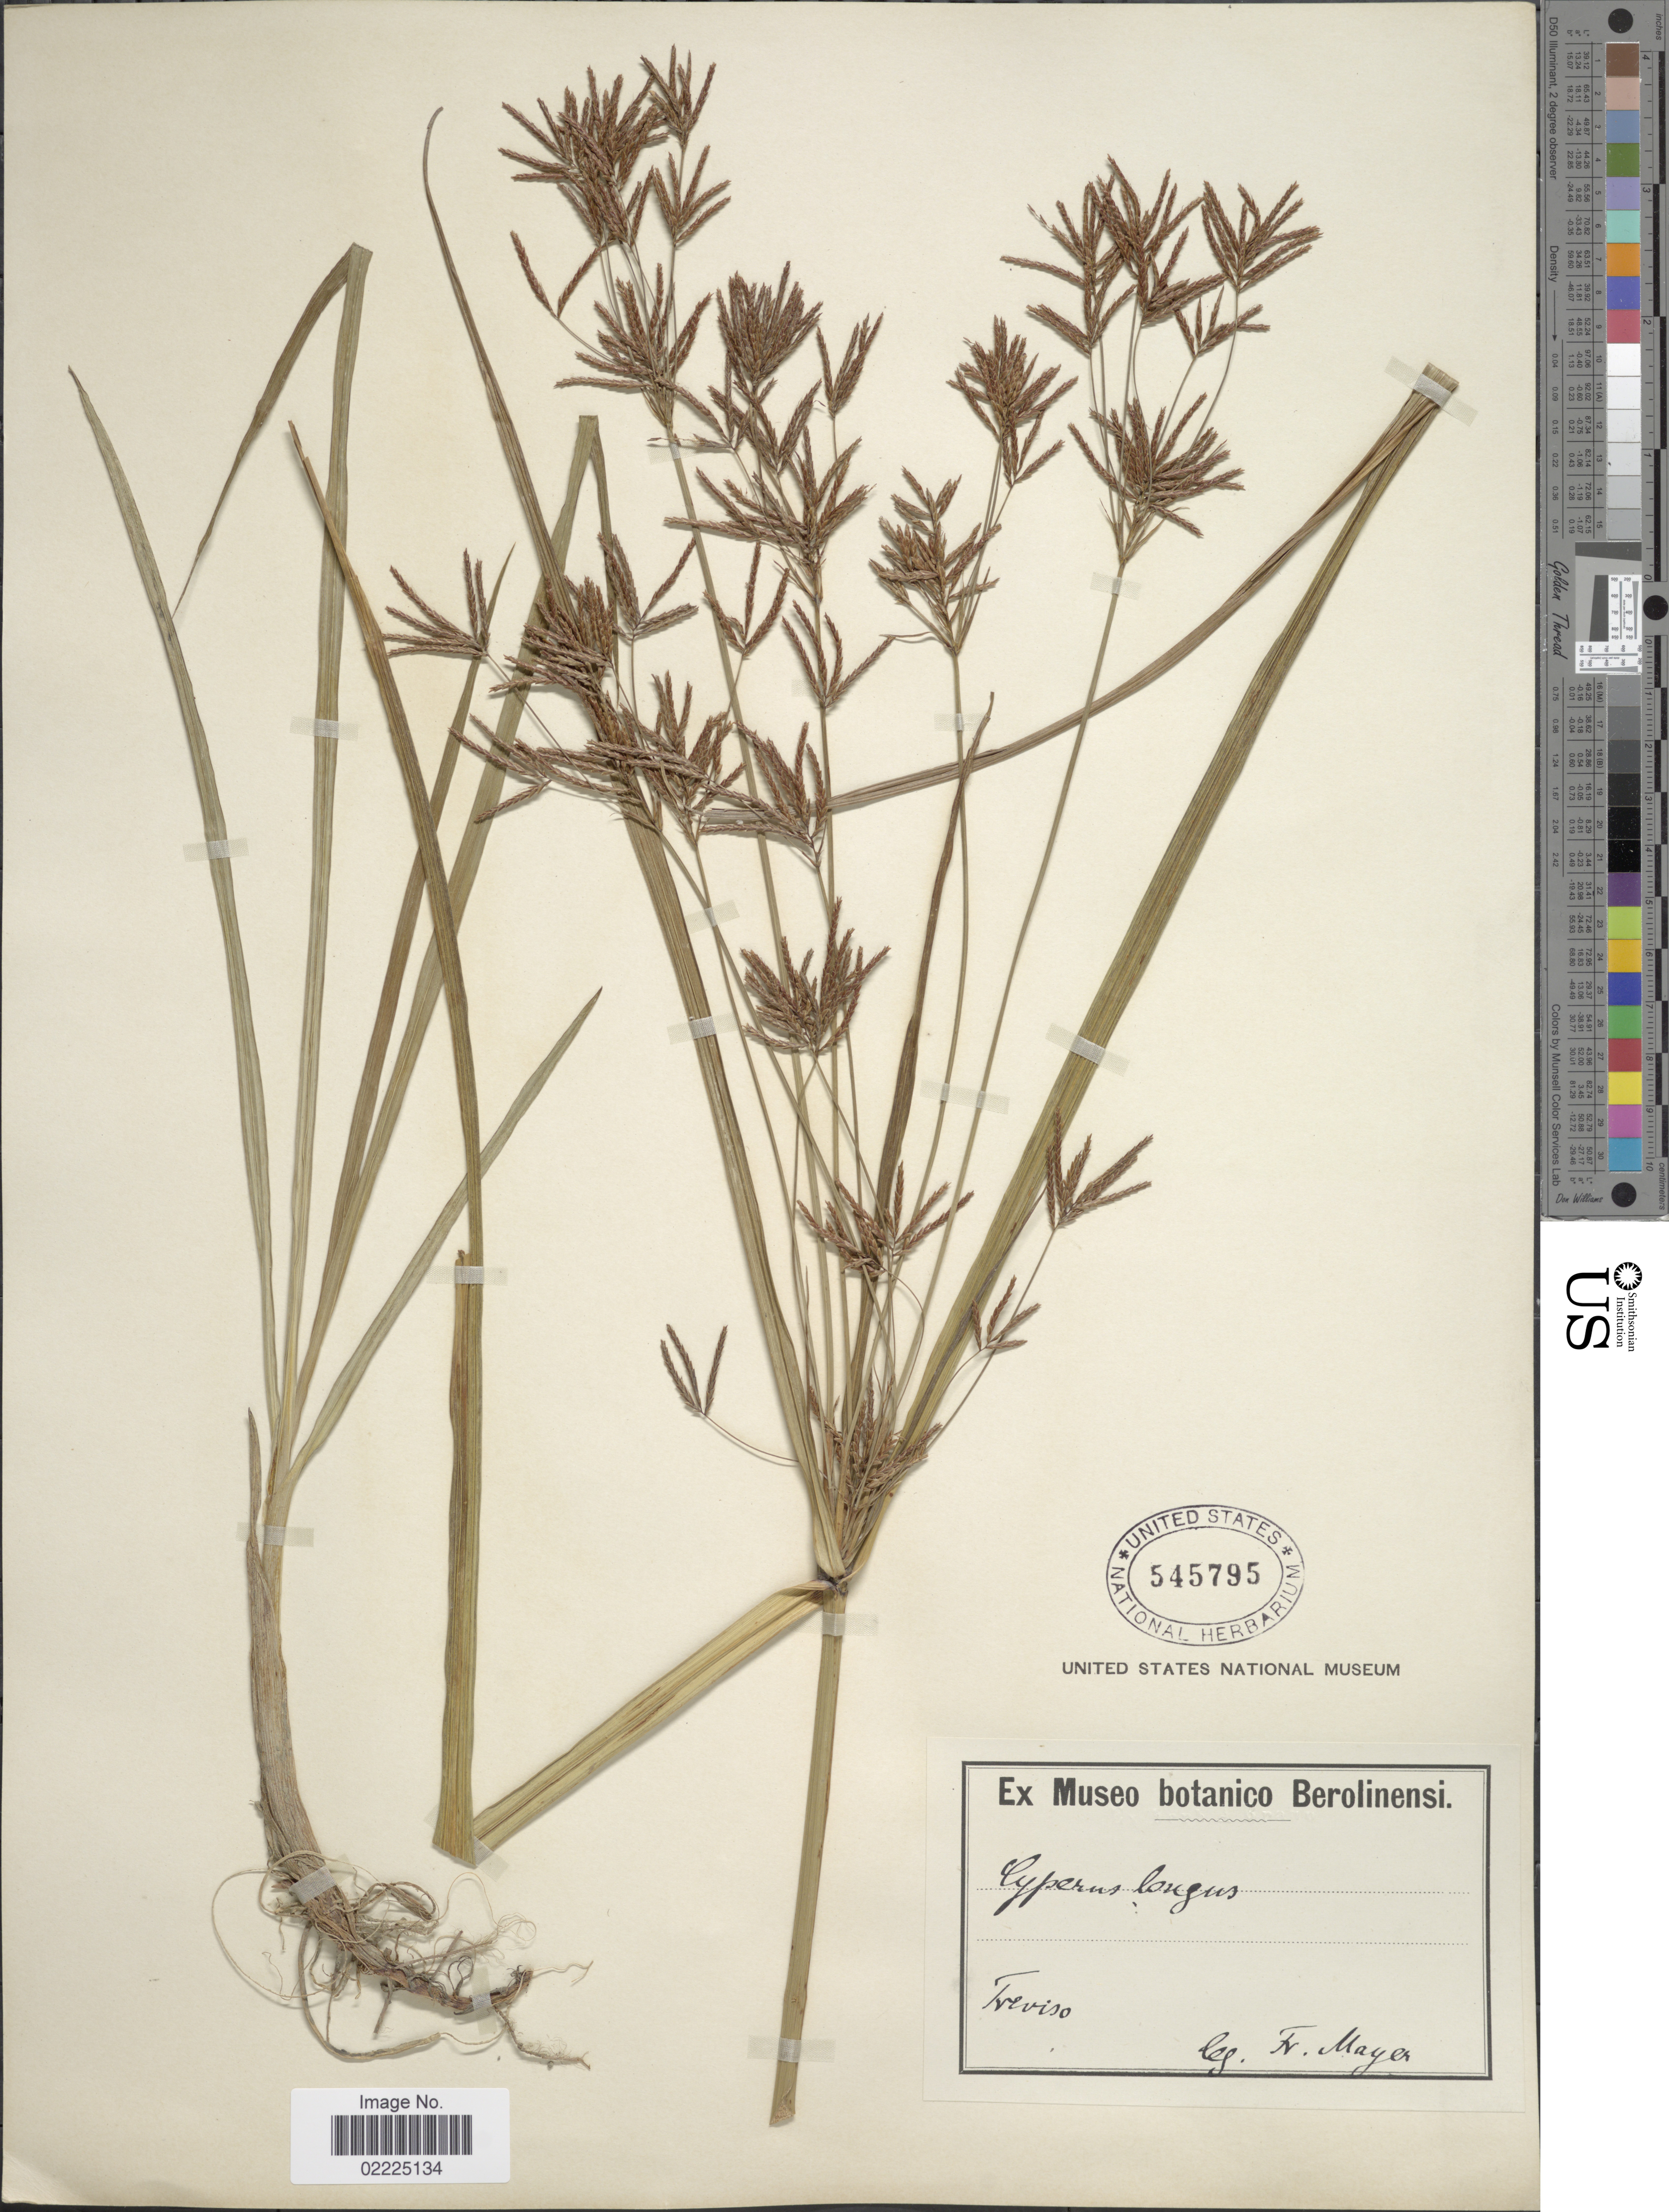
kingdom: Plantae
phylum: Tracheophyta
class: Liliopsida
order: Poales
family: Cyperaceae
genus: Cyperus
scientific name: Cyperus longus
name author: L.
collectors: Mayer, F.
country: Italy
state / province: Veneto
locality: Treviso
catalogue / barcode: US 545795